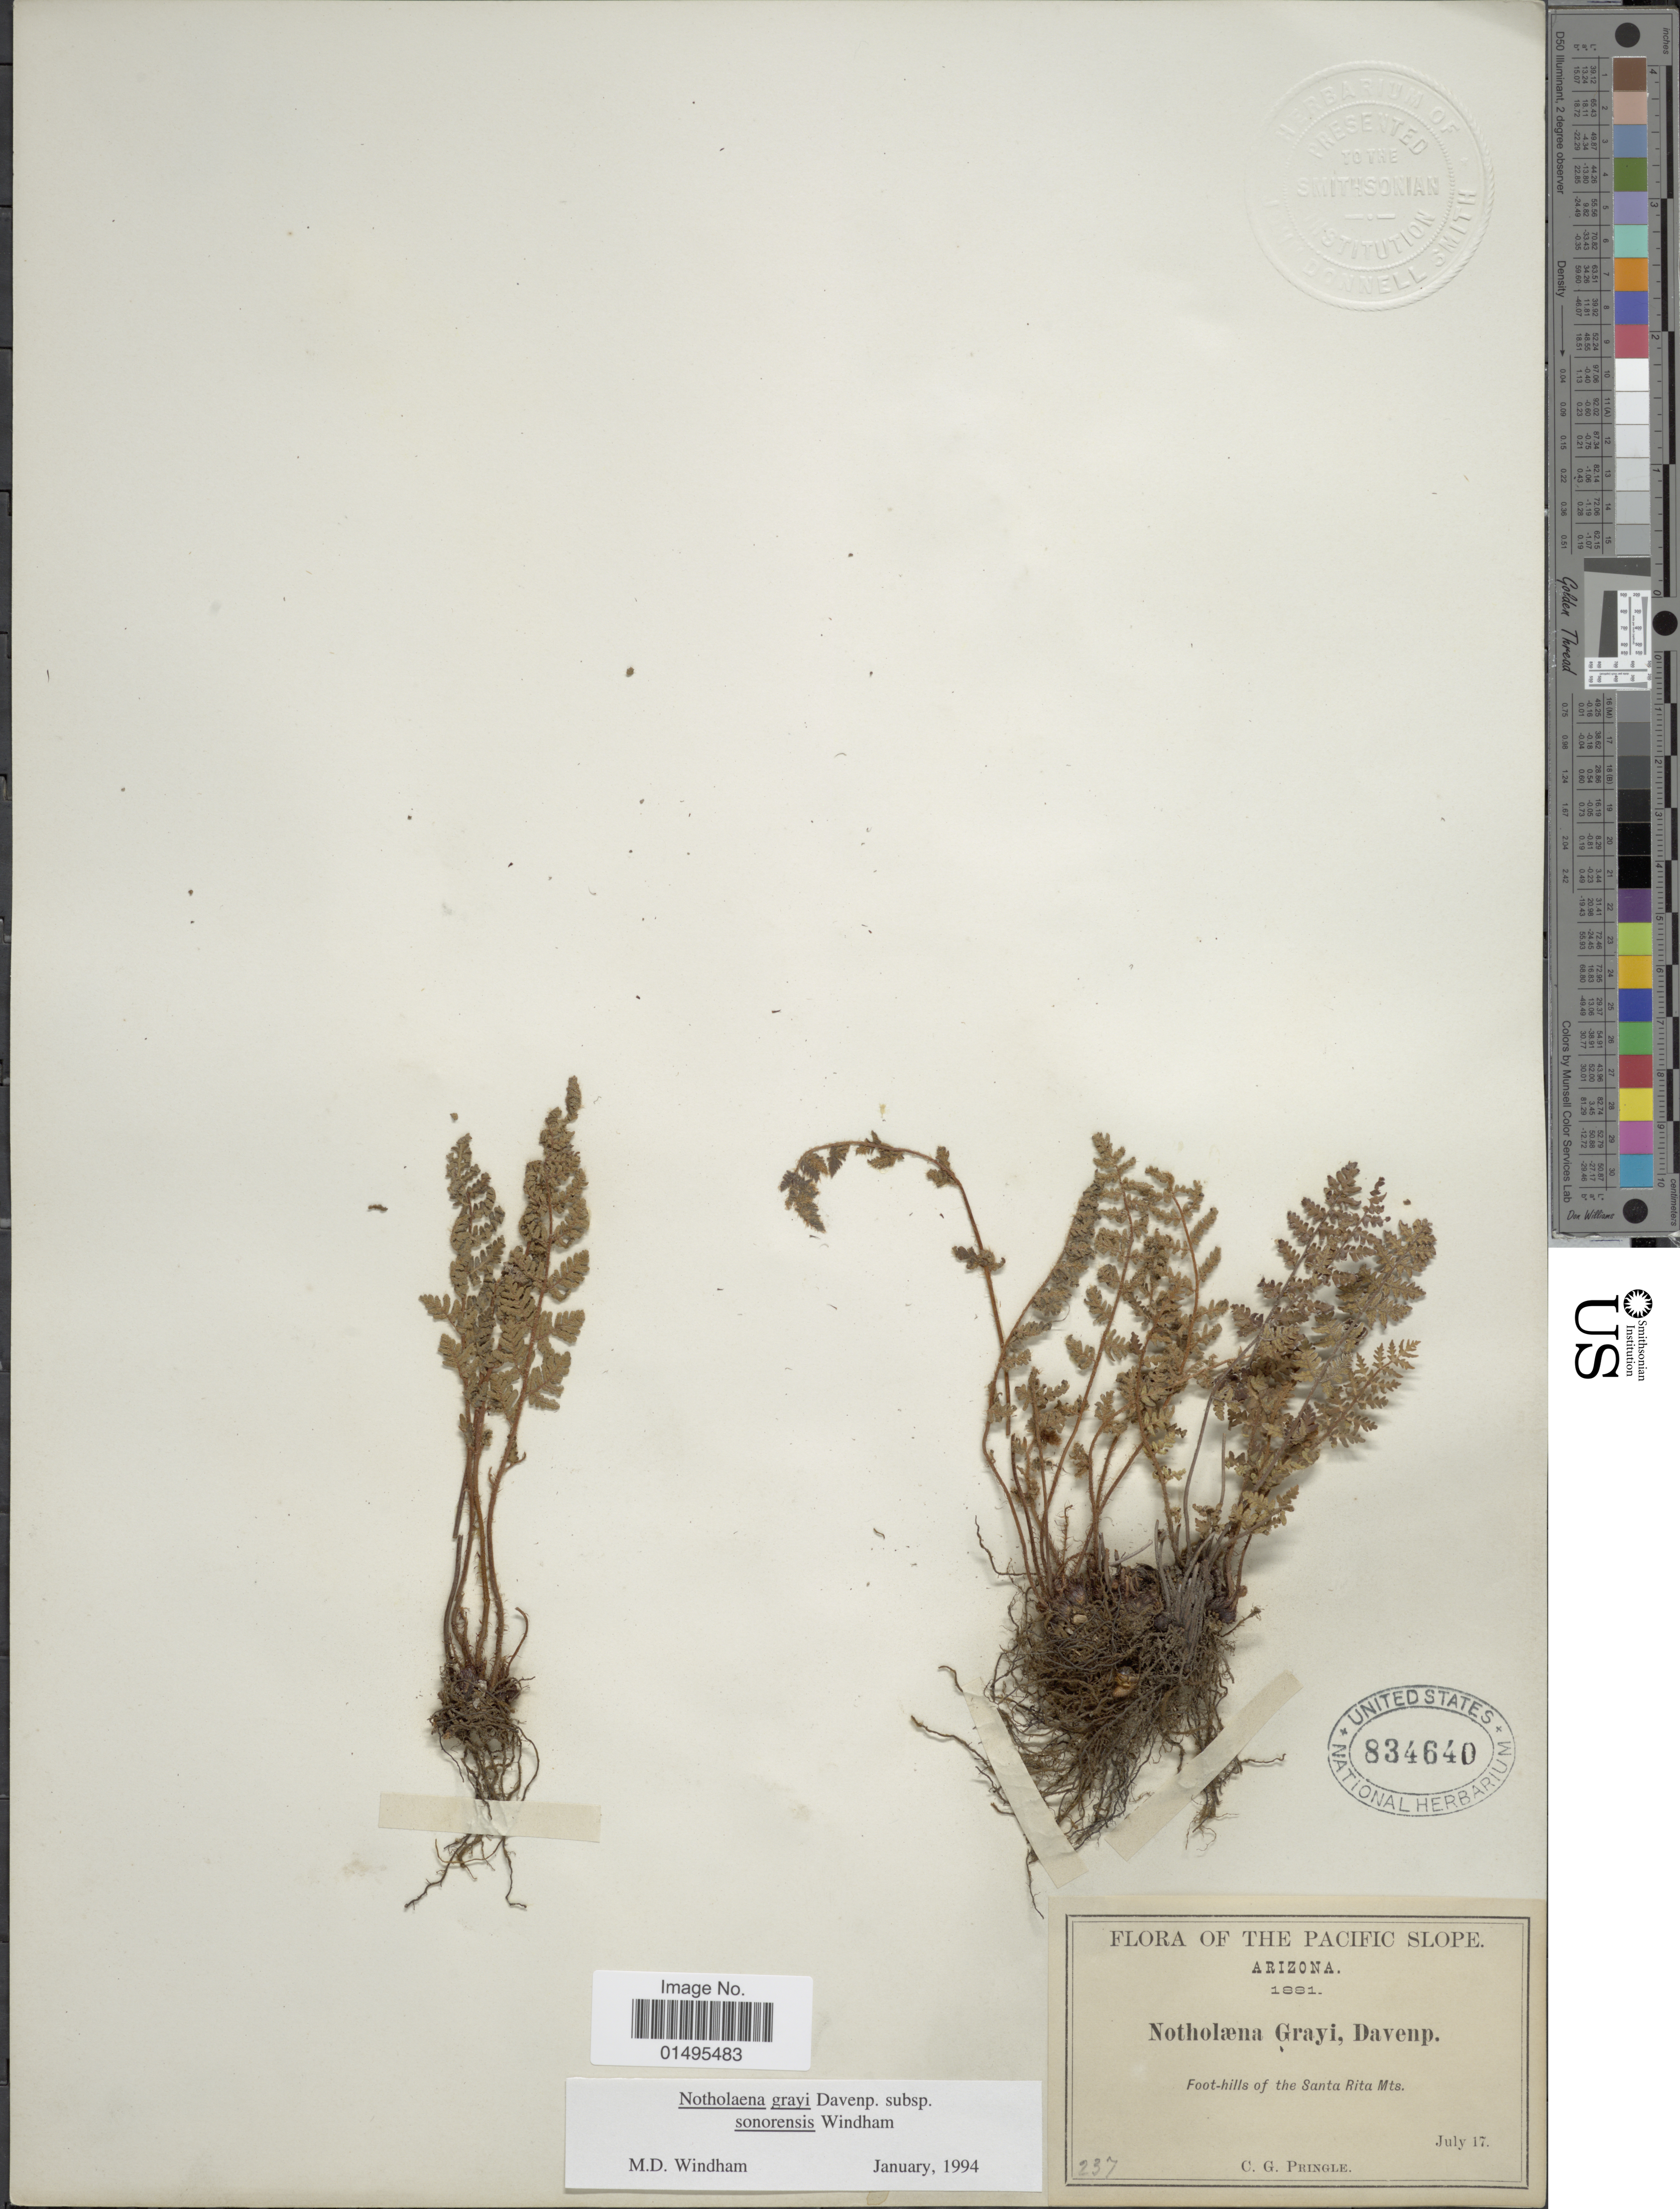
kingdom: Plantae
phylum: Tracheophyta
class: Polypodiopsida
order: Polypodiales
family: Pteridaceae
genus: Notholaena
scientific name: Notholaena grayi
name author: Davenp.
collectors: C. G. Pringle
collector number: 237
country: United States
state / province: Arizona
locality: Foot-hills of the Santa Rita Mts.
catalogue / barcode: US 834640